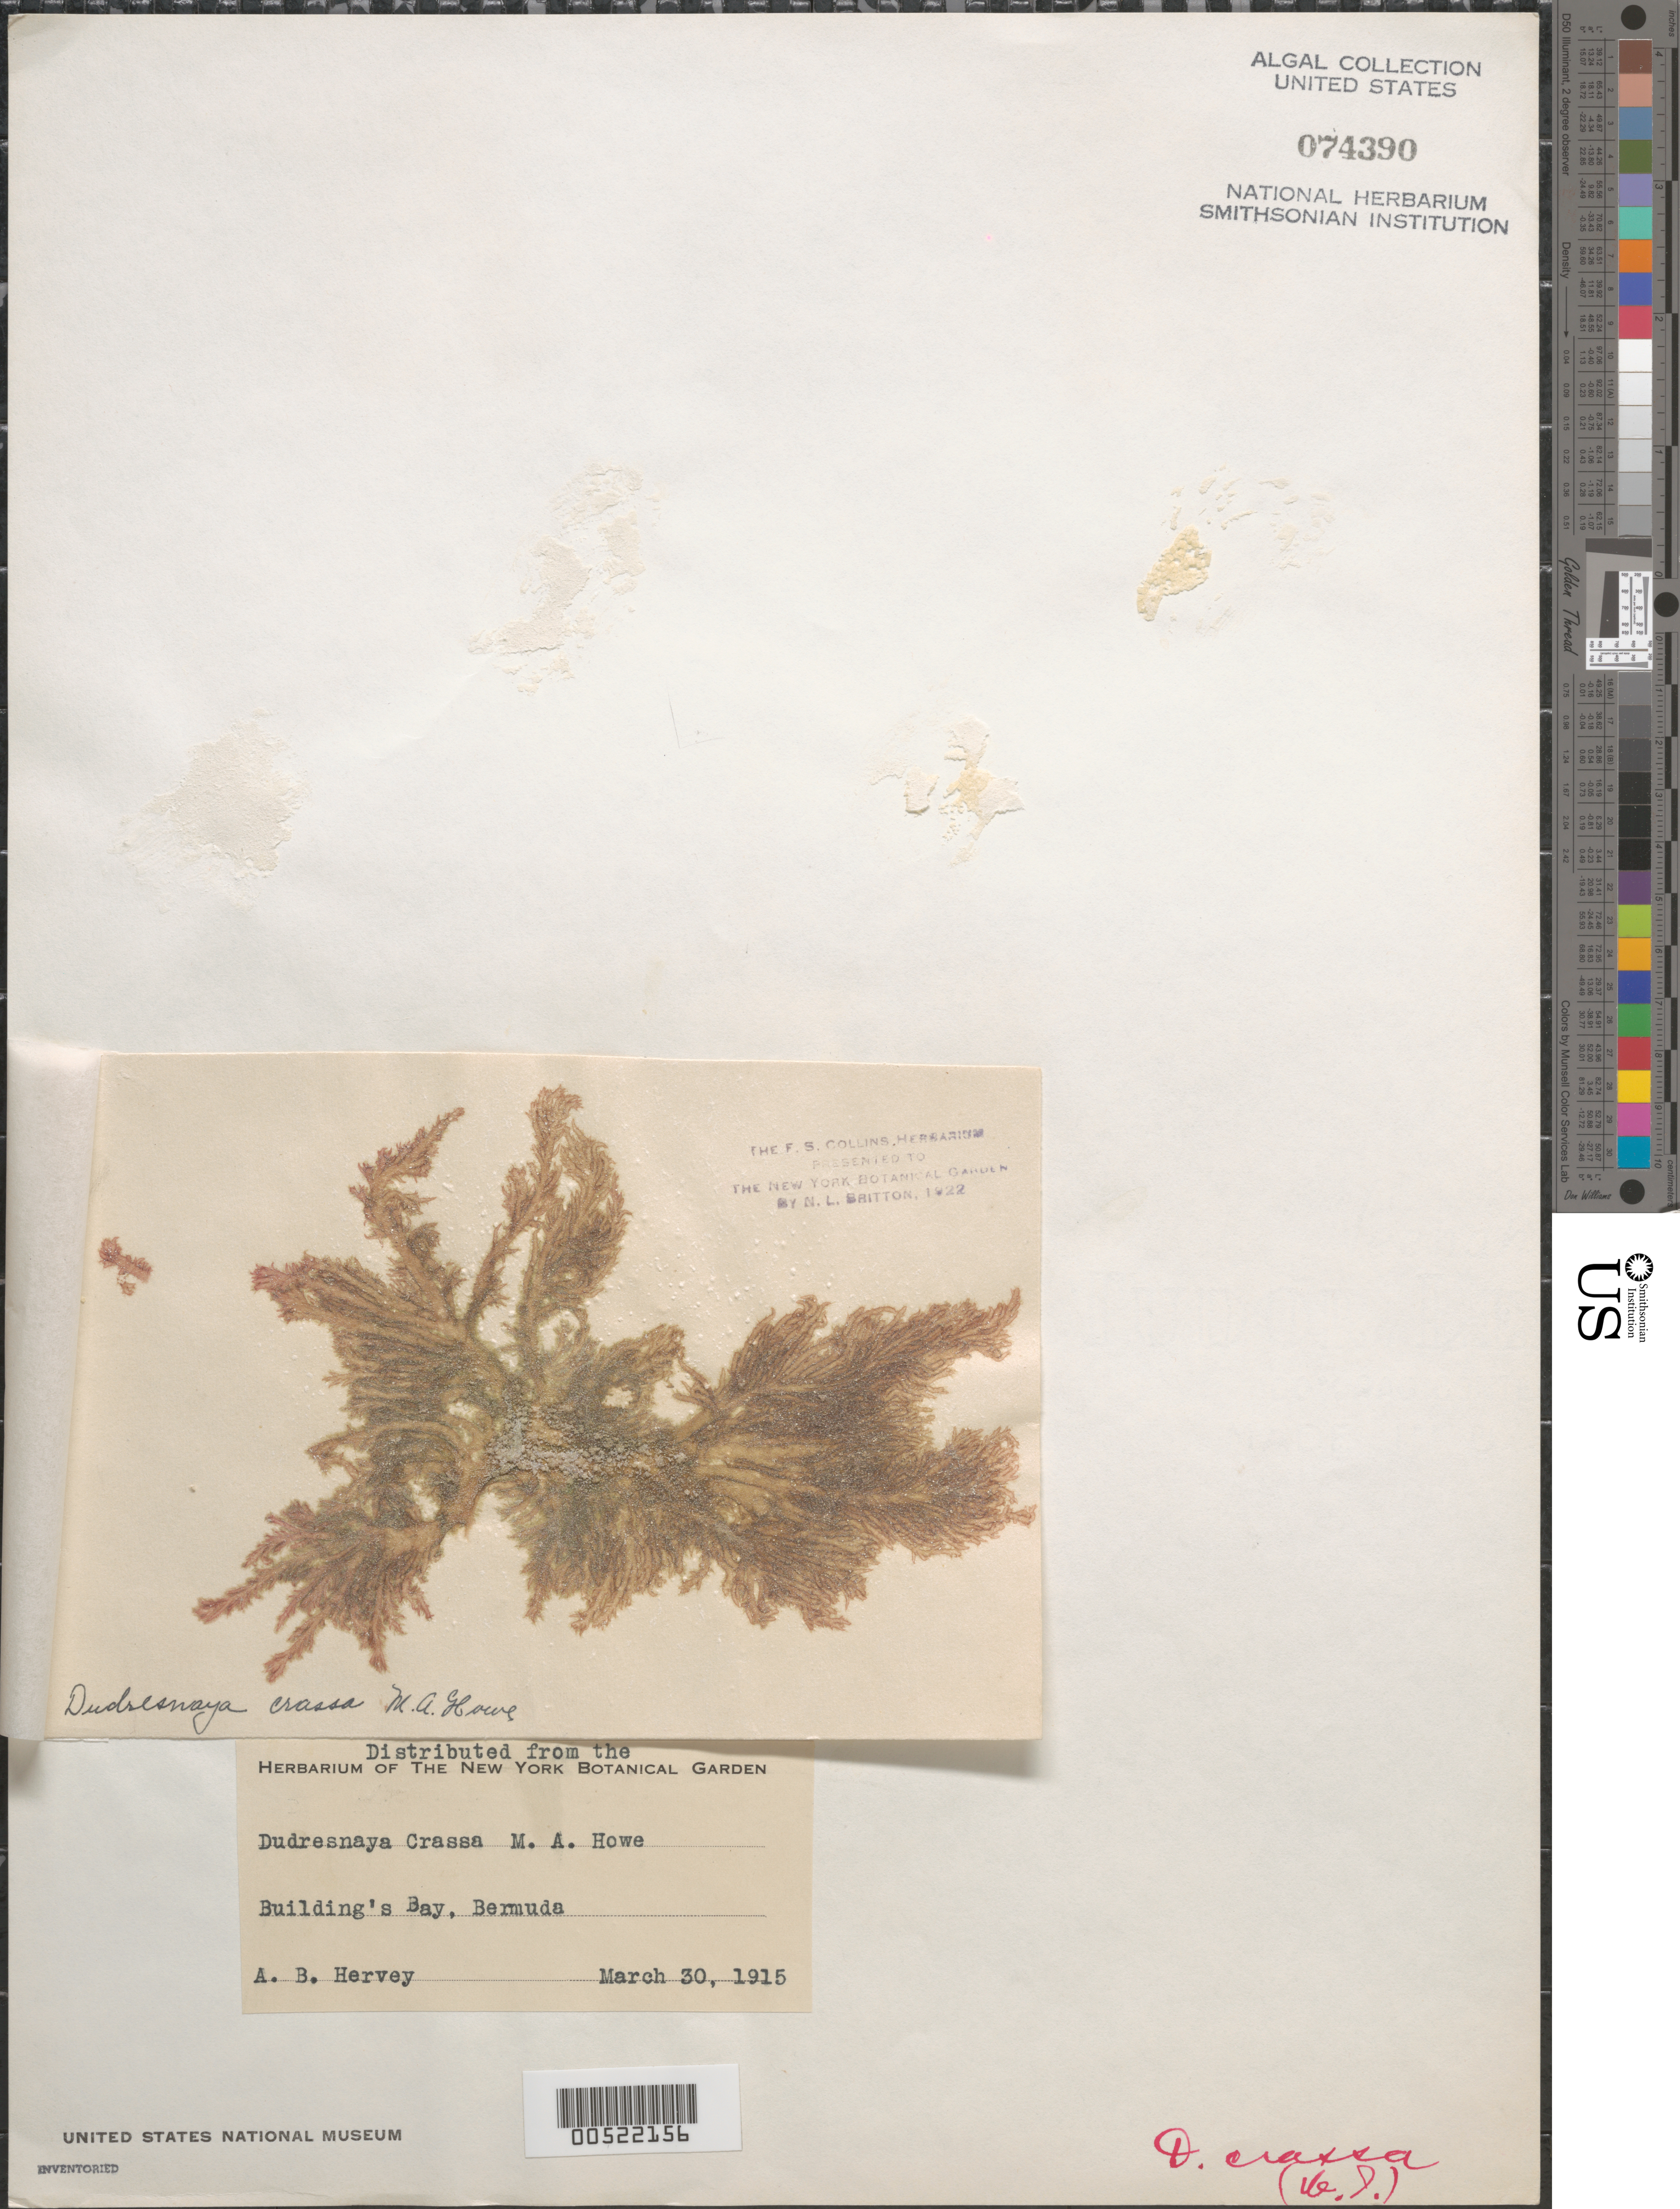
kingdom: Plantae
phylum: Rhodophyta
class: Florideophyceae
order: Gigartinales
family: Dumontiaceae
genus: Dudresnaya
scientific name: Dudresnaya crassa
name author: M. Howe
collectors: A. B. Hervey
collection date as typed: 30 Mar 1915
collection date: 1915-03-30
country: Bermuda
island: St. George's Island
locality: Buildings Bay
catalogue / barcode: US 74390